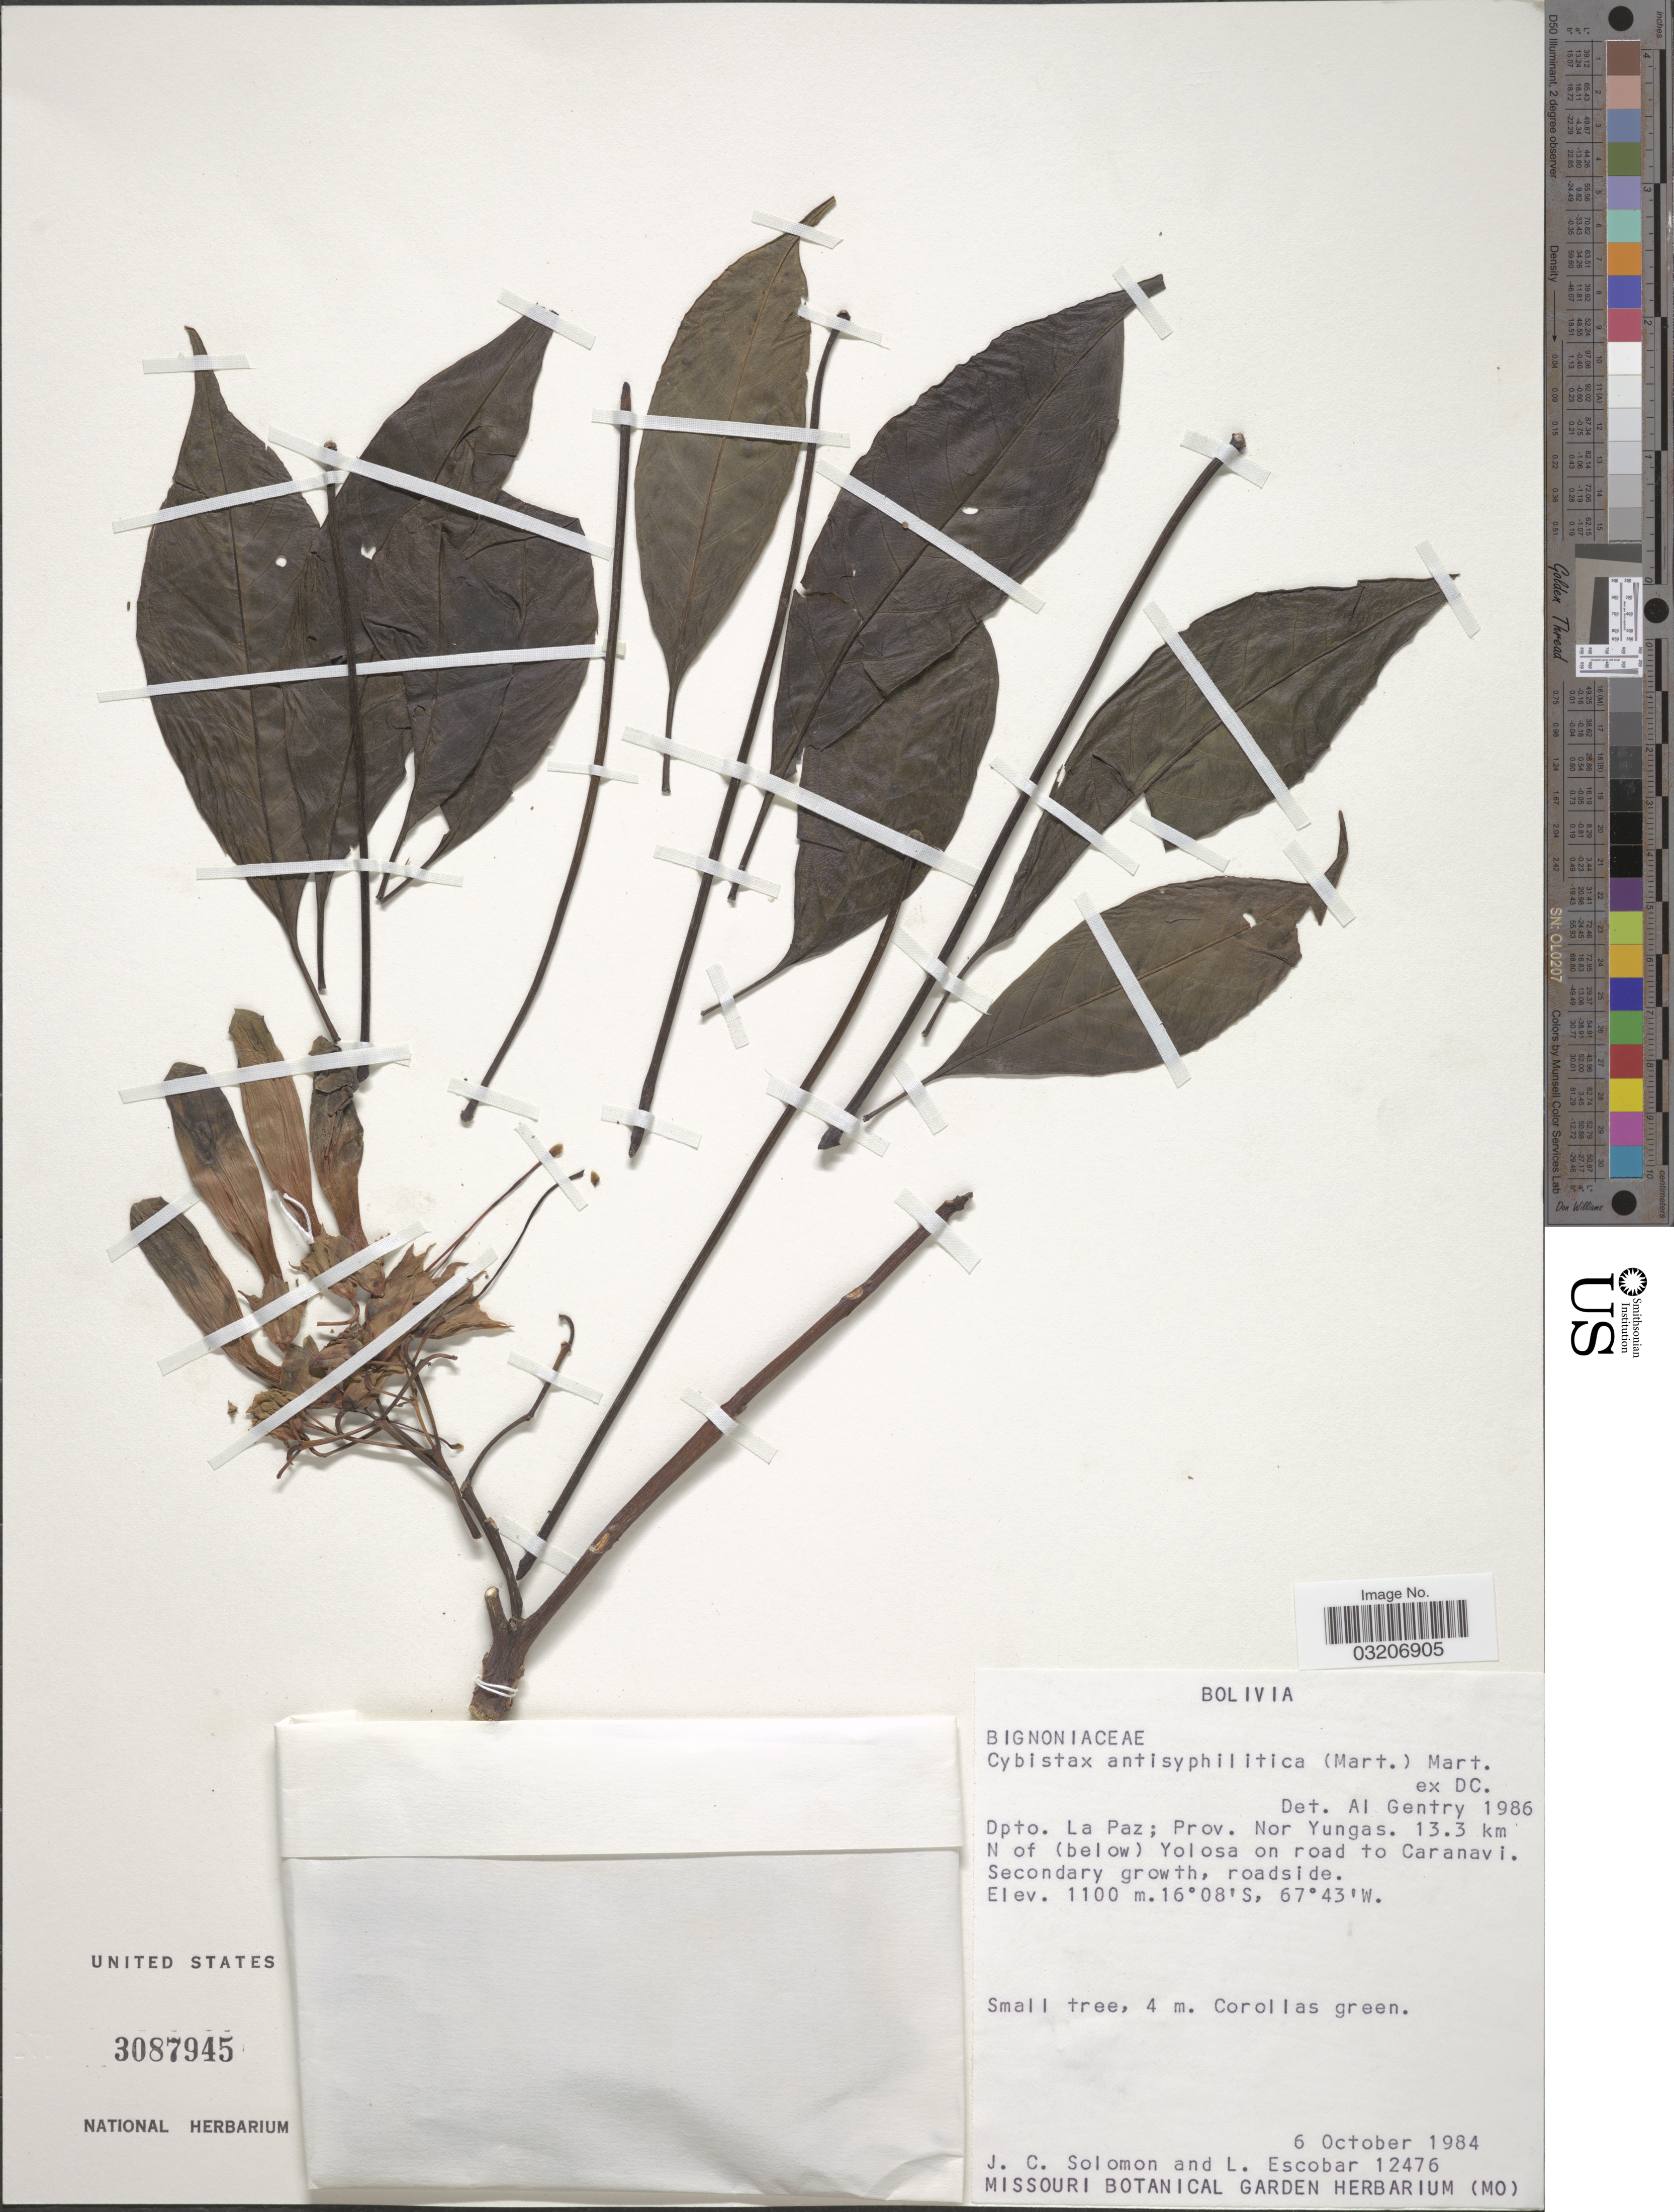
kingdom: Plantae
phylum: Tracheophyta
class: Magnoliopsida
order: Lamiales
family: Bignoniaceae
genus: Cybistax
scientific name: Cybistax antisyphilitica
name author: (Mart.) DC.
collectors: J. C. Solomon & L. Escobar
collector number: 12476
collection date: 1984-10-06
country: Bolivia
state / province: La Paz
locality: Dpto. La Paz; Prov. Nor Yungas. 13.3 km N of (below) Yolosa on road to Caranavi.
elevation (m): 1100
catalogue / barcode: US 3087945